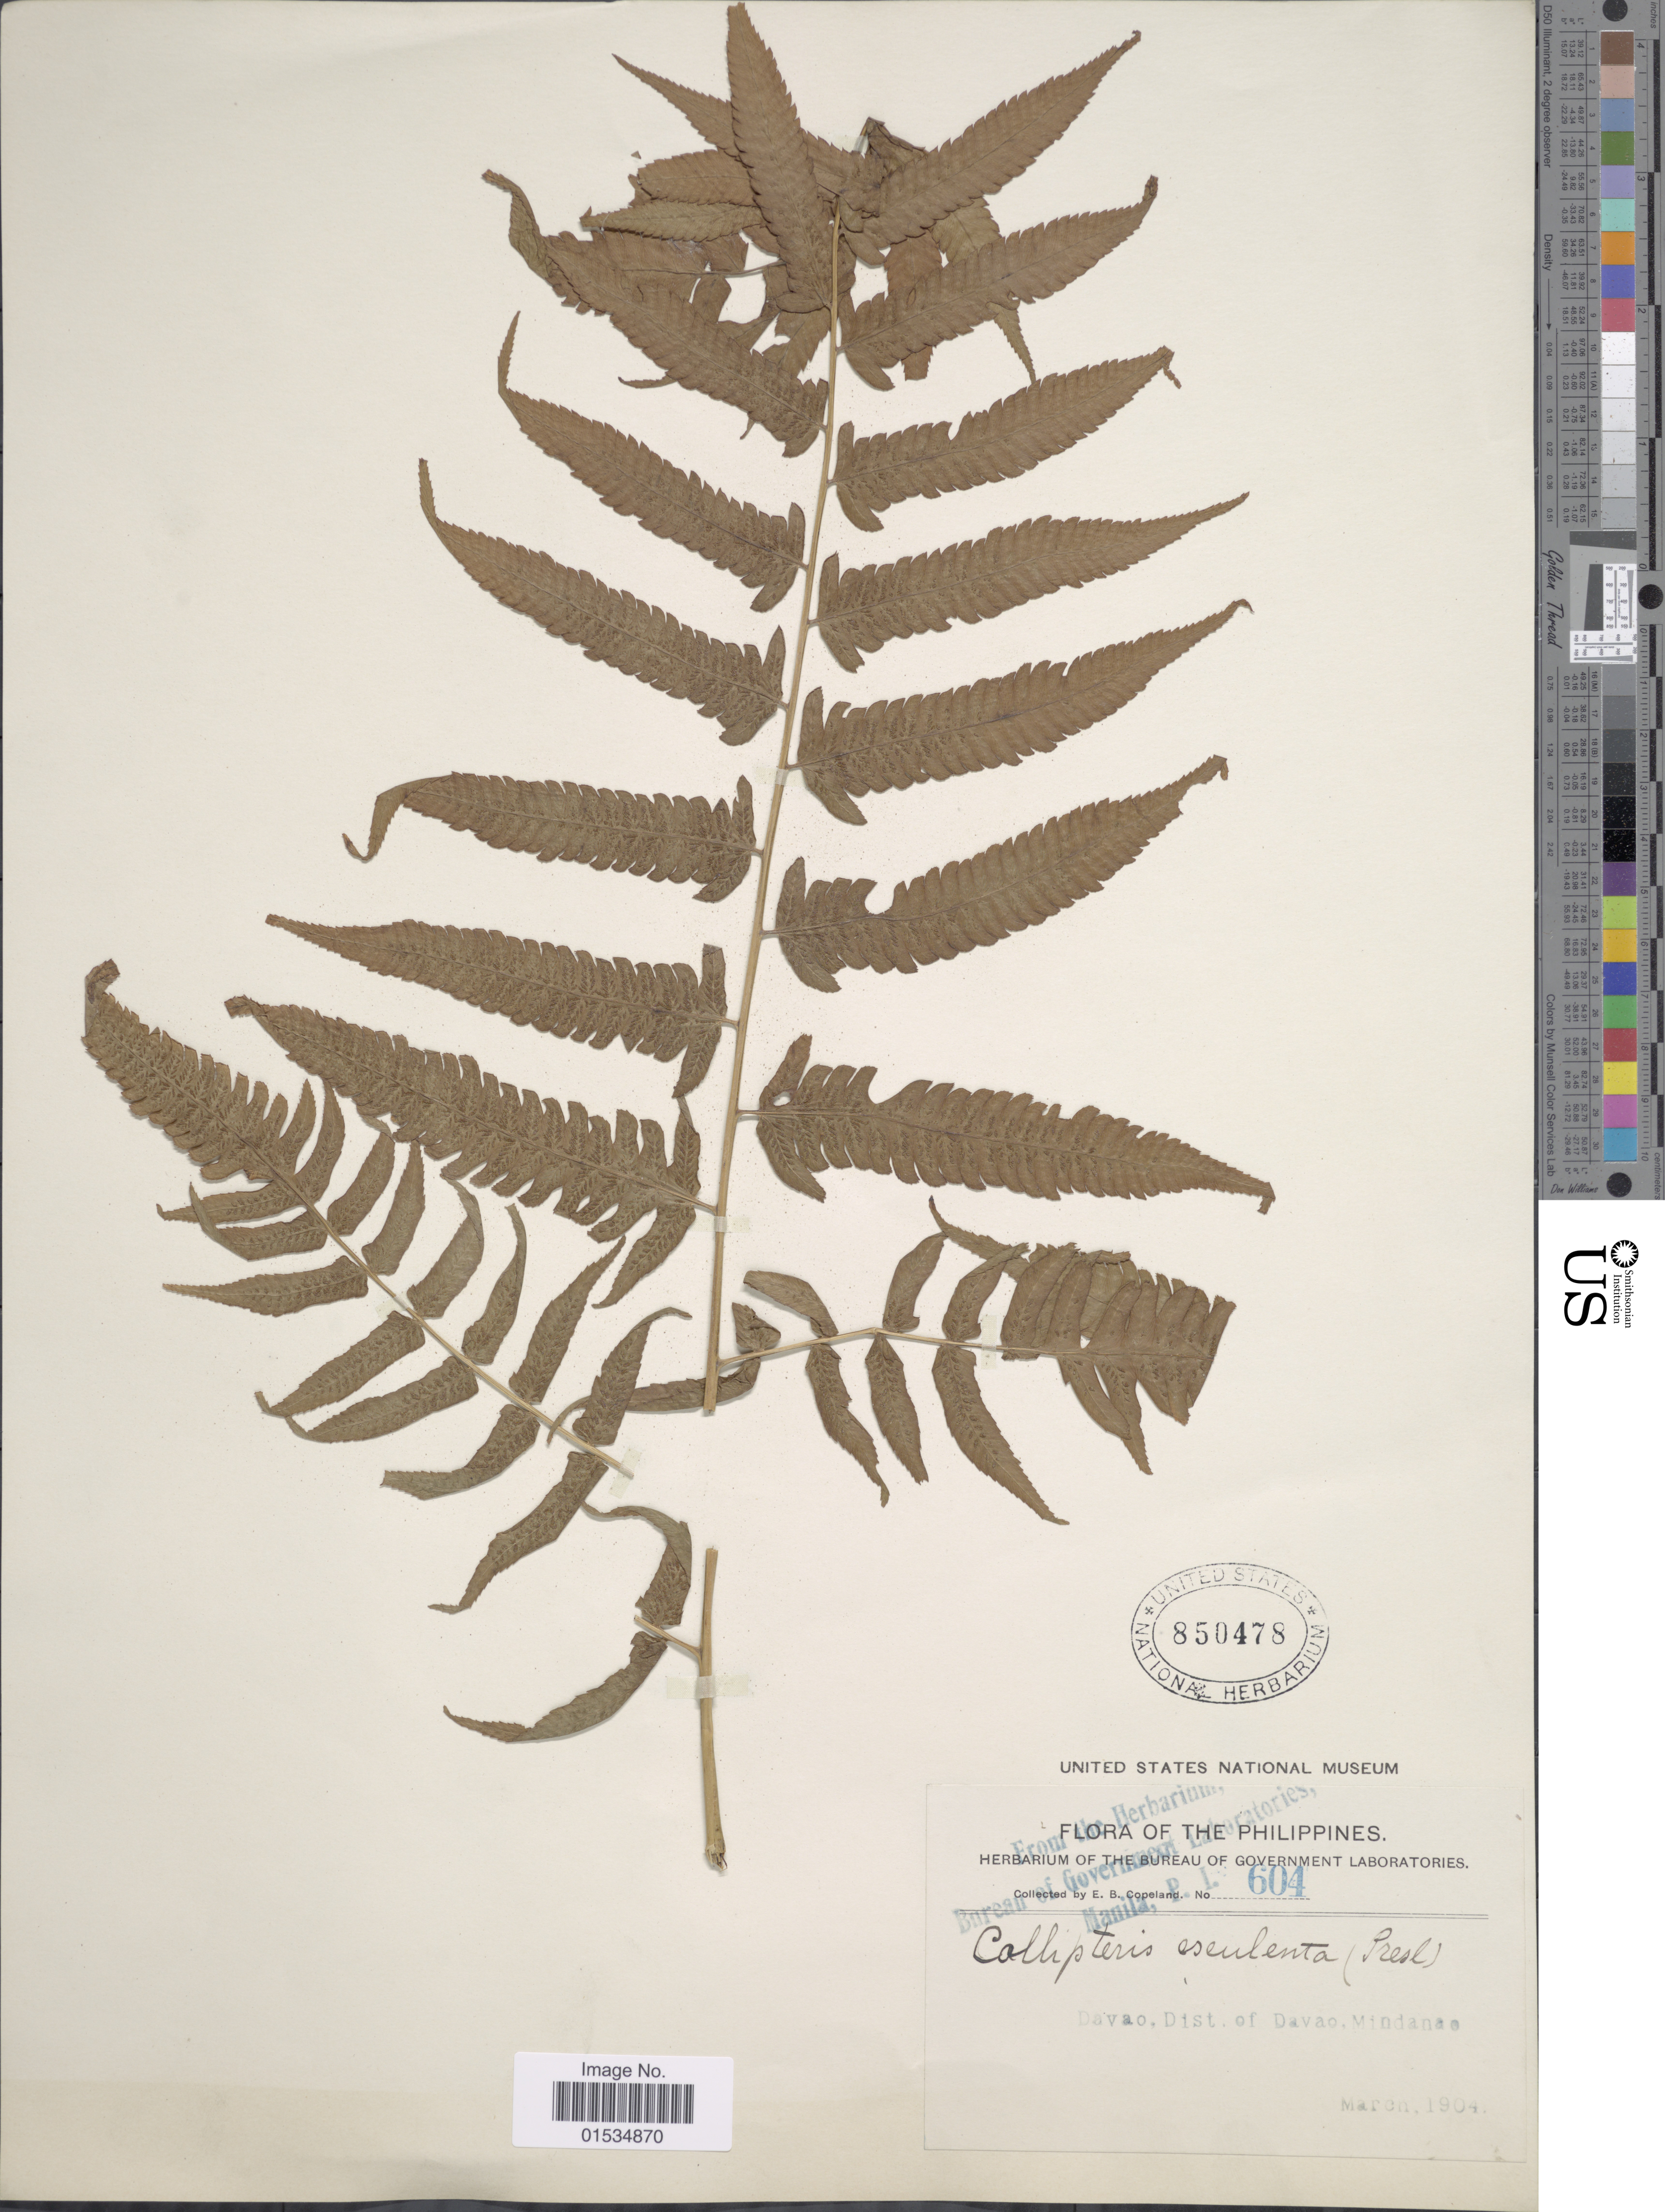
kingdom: Plantae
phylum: Tracheophyta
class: Polypodiopsida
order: Polypodiales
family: Athyriaceae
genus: Diplazium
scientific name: Diplazium esculentum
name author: (Retz.) Sw.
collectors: E. B. Copeland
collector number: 604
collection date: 1904-03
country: Philippines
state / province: Davao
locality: Mindanao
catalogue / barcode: US 850478